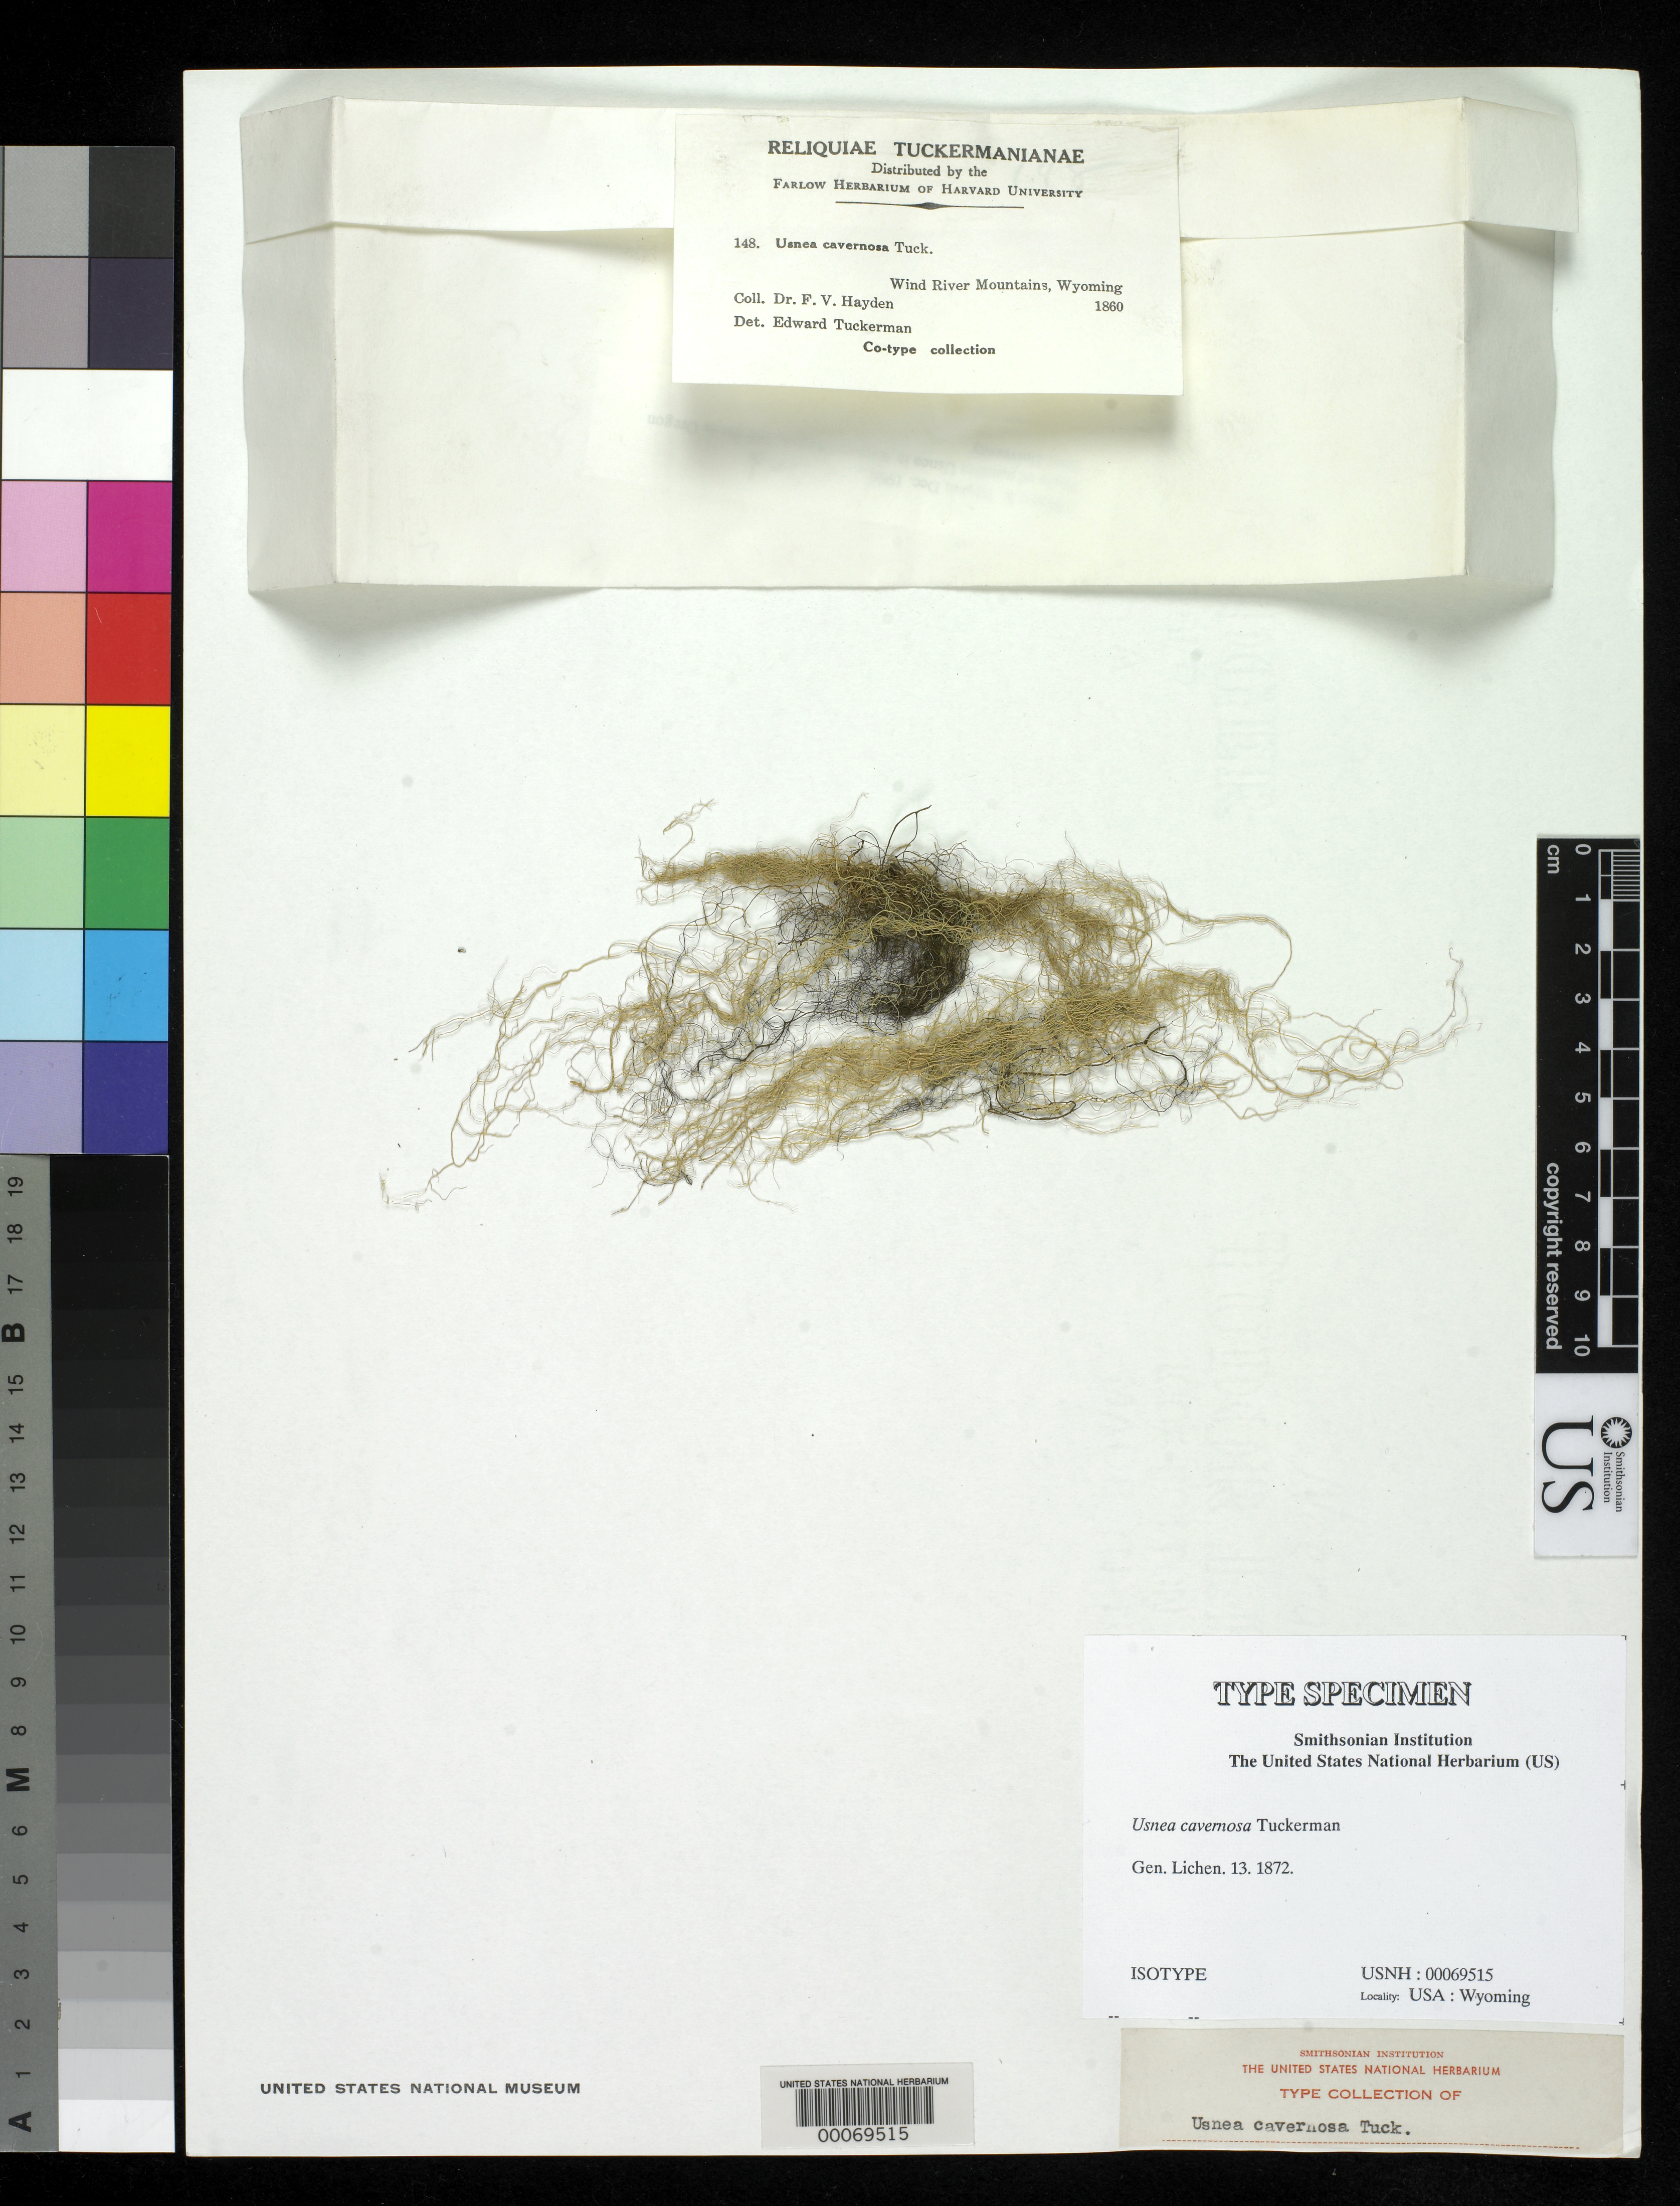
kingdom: Fungi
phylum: Ascomycota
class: Lecanoromycetes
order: Lecanorales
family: Parmeliaceae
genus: Usnea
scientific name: Usnea cavernosa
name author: Tuck.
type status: Isotype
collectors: F. Hayden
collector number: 148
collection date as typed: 1860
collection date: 1860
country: United States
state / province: Wyoming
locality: Wind River Mts.